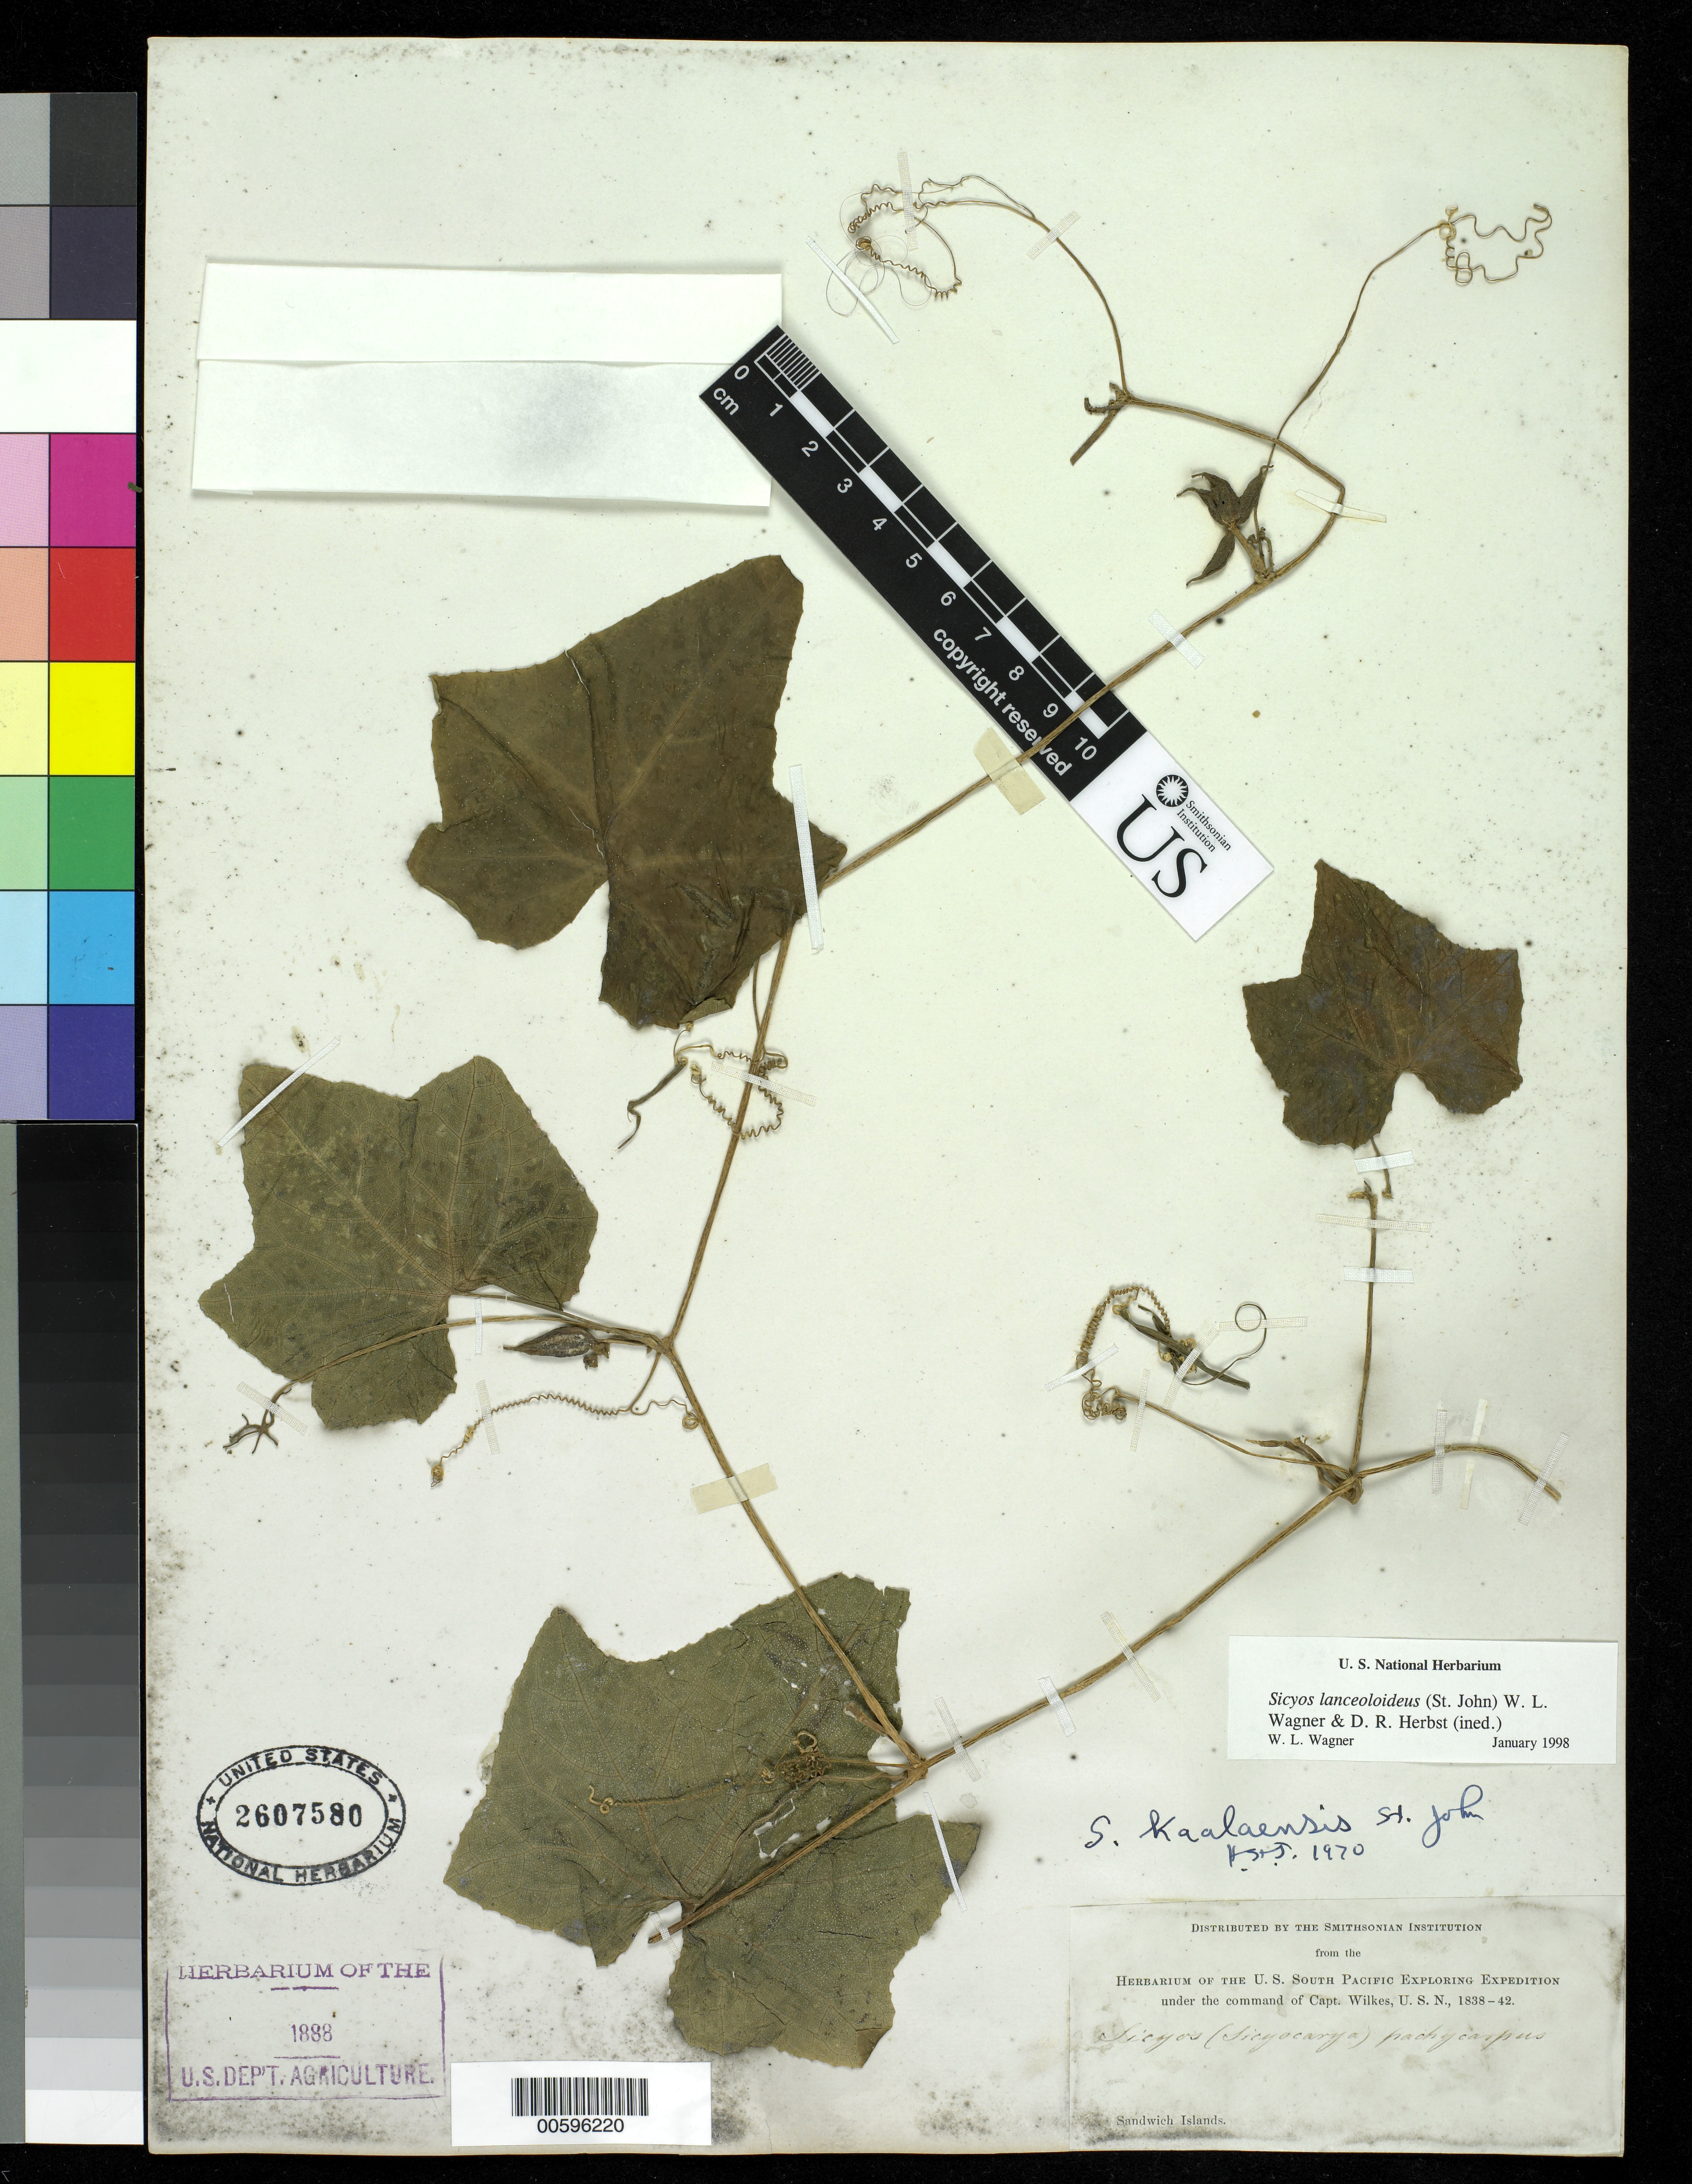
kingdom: Plantae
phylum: Tracheophyta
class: Magnoliopsida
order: Cucurbitales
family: Cucurbitaceae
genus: Sicyos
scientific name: Sicyos lanceoloideus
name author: (H. St. John) W.L. Wagner & D.R. Herbst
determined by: Wagner, W. L., (BOT), Smithsonian Institution - National Museum of Natural History (UNITED STATES)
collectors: Wilkes Explor. Exped.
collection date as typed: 1838 to -- --- 1842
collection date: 1838/1842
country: United States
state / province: Hawaii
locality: Sandwich Islands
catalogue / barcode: US 2607580